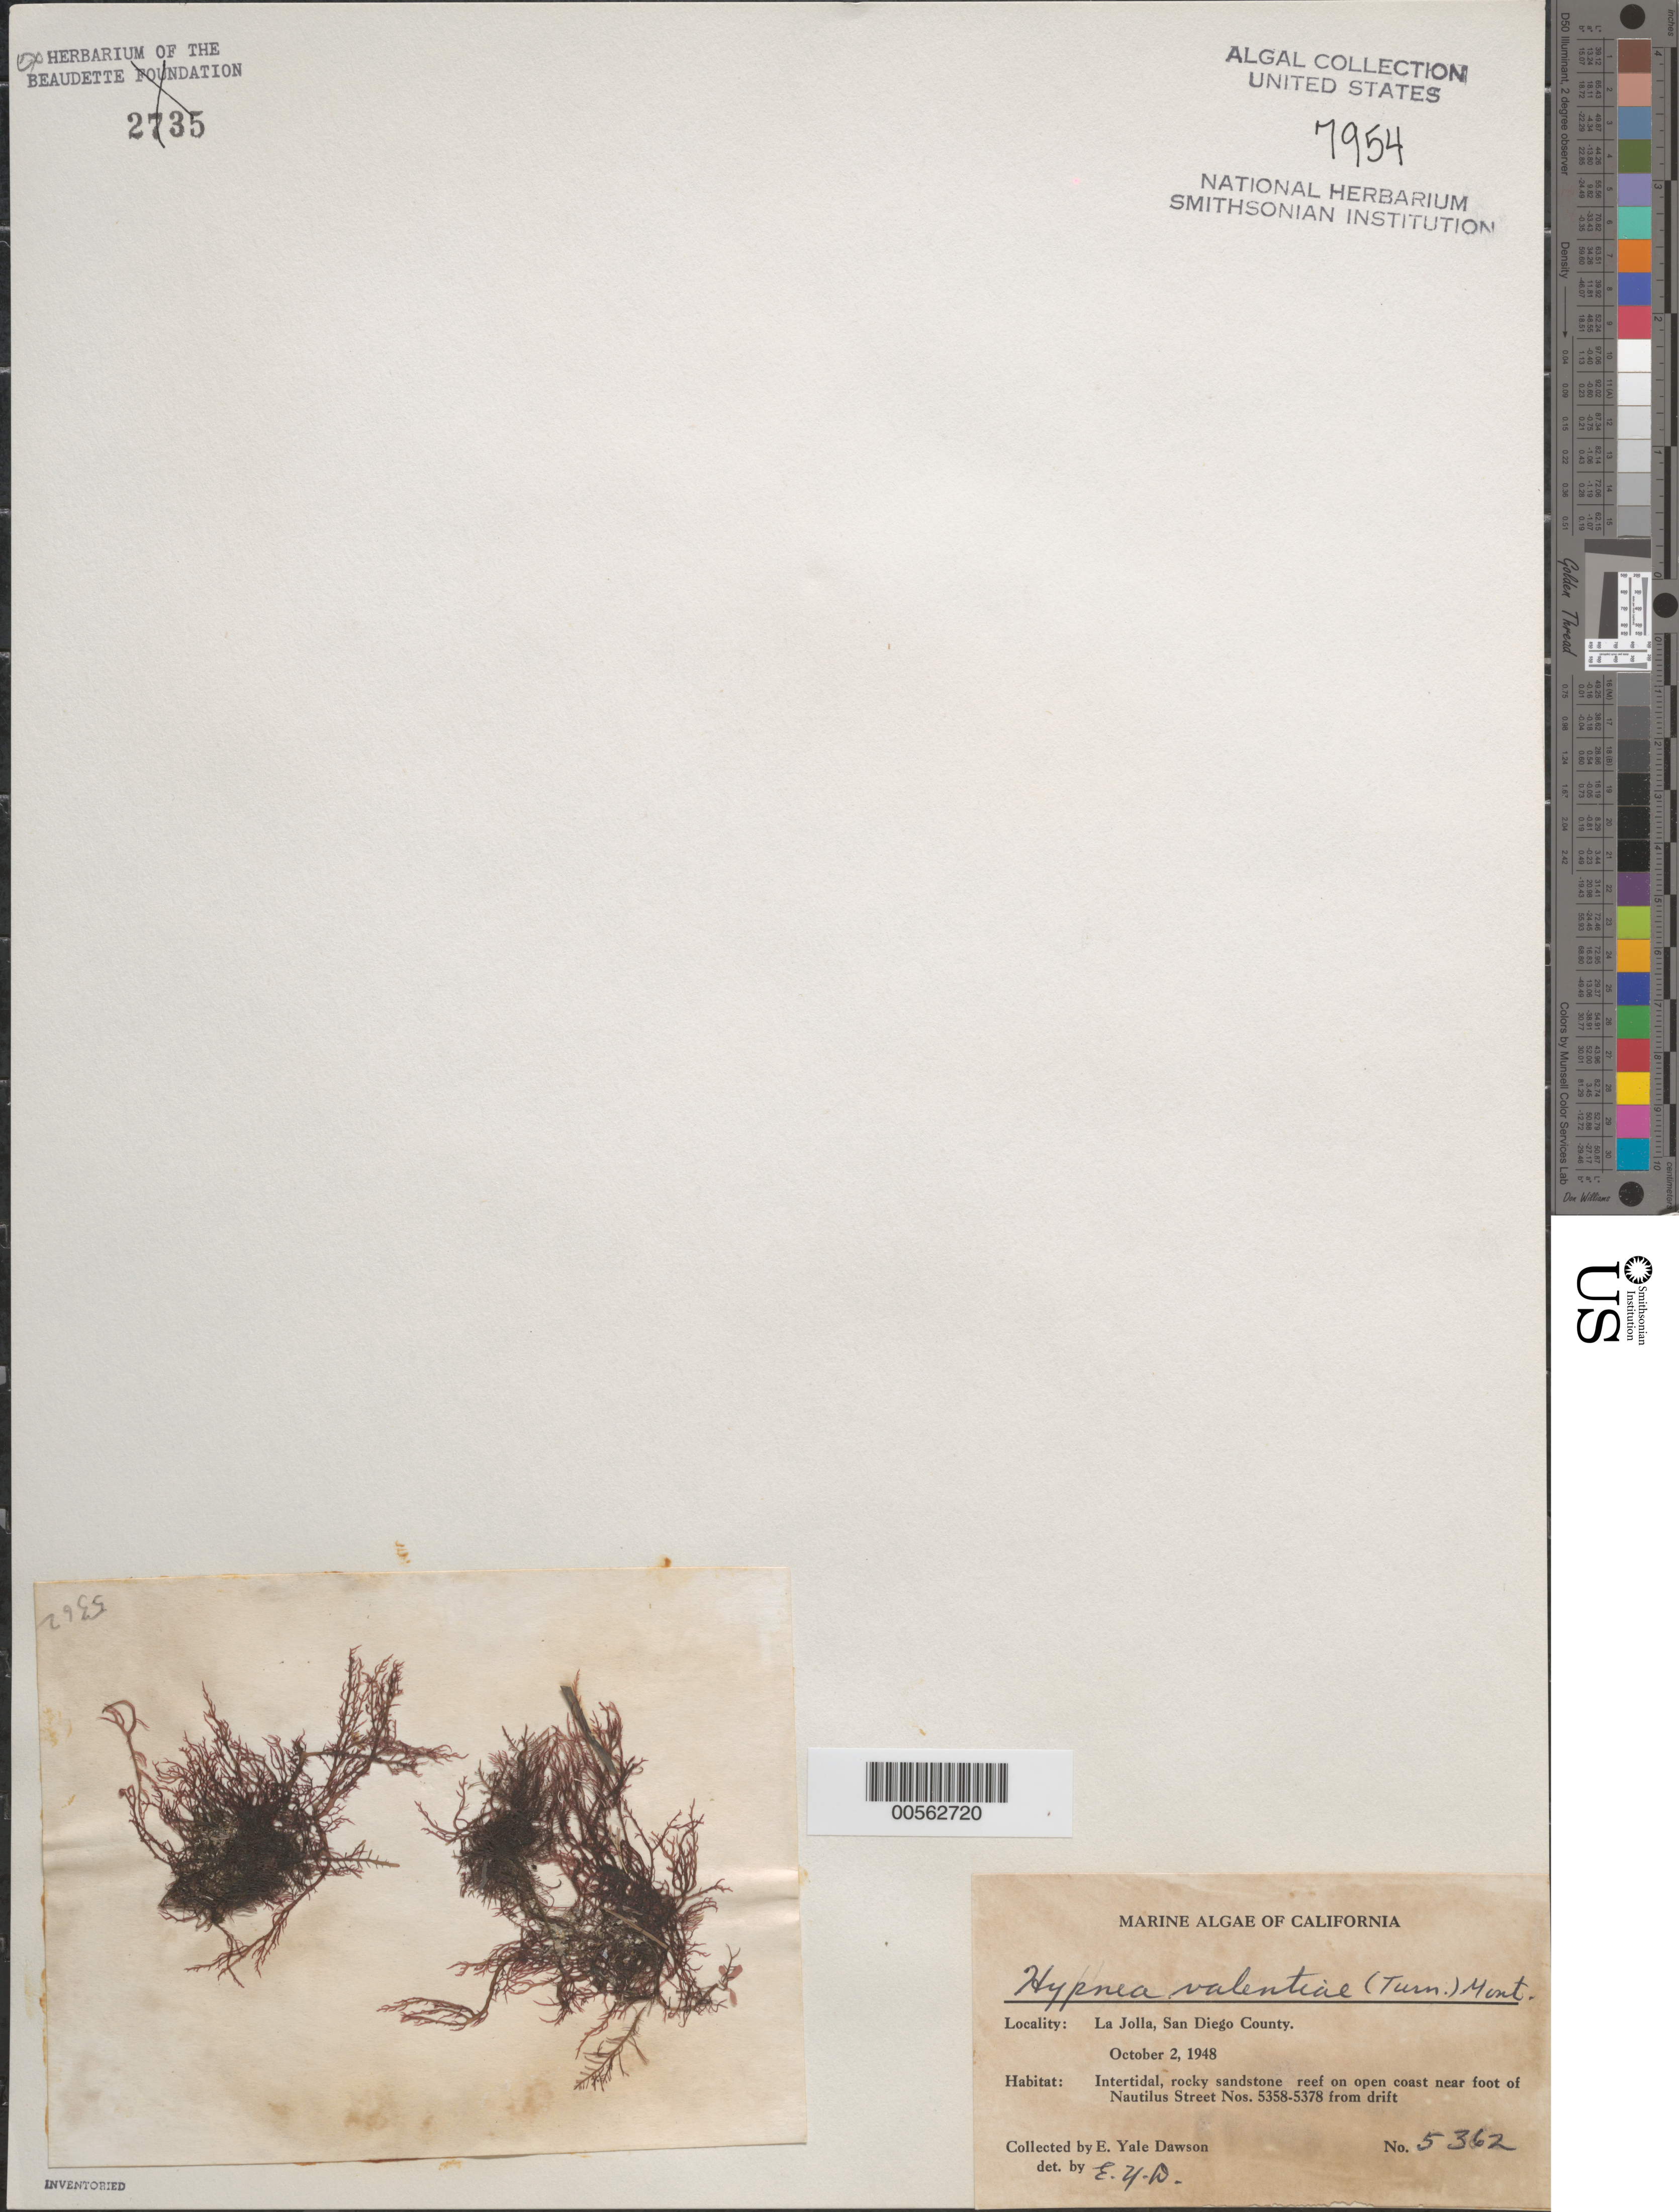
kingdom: Plantae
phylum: Rhodophyta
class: Florideophyceae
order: Gigartinales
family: Cystocloniaceae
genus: Hypnea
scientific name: Hypnea valentiae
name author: (Turner) Mont.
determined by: Dawson, E. Y.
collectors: E. Y. Dawson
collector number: EYD 5362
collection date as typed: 02 Oct 1948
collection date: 1948-10-02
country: United States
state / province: California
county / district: San Diego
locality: La Jolla, near foot of Nautilus Street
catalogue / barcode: US 7954